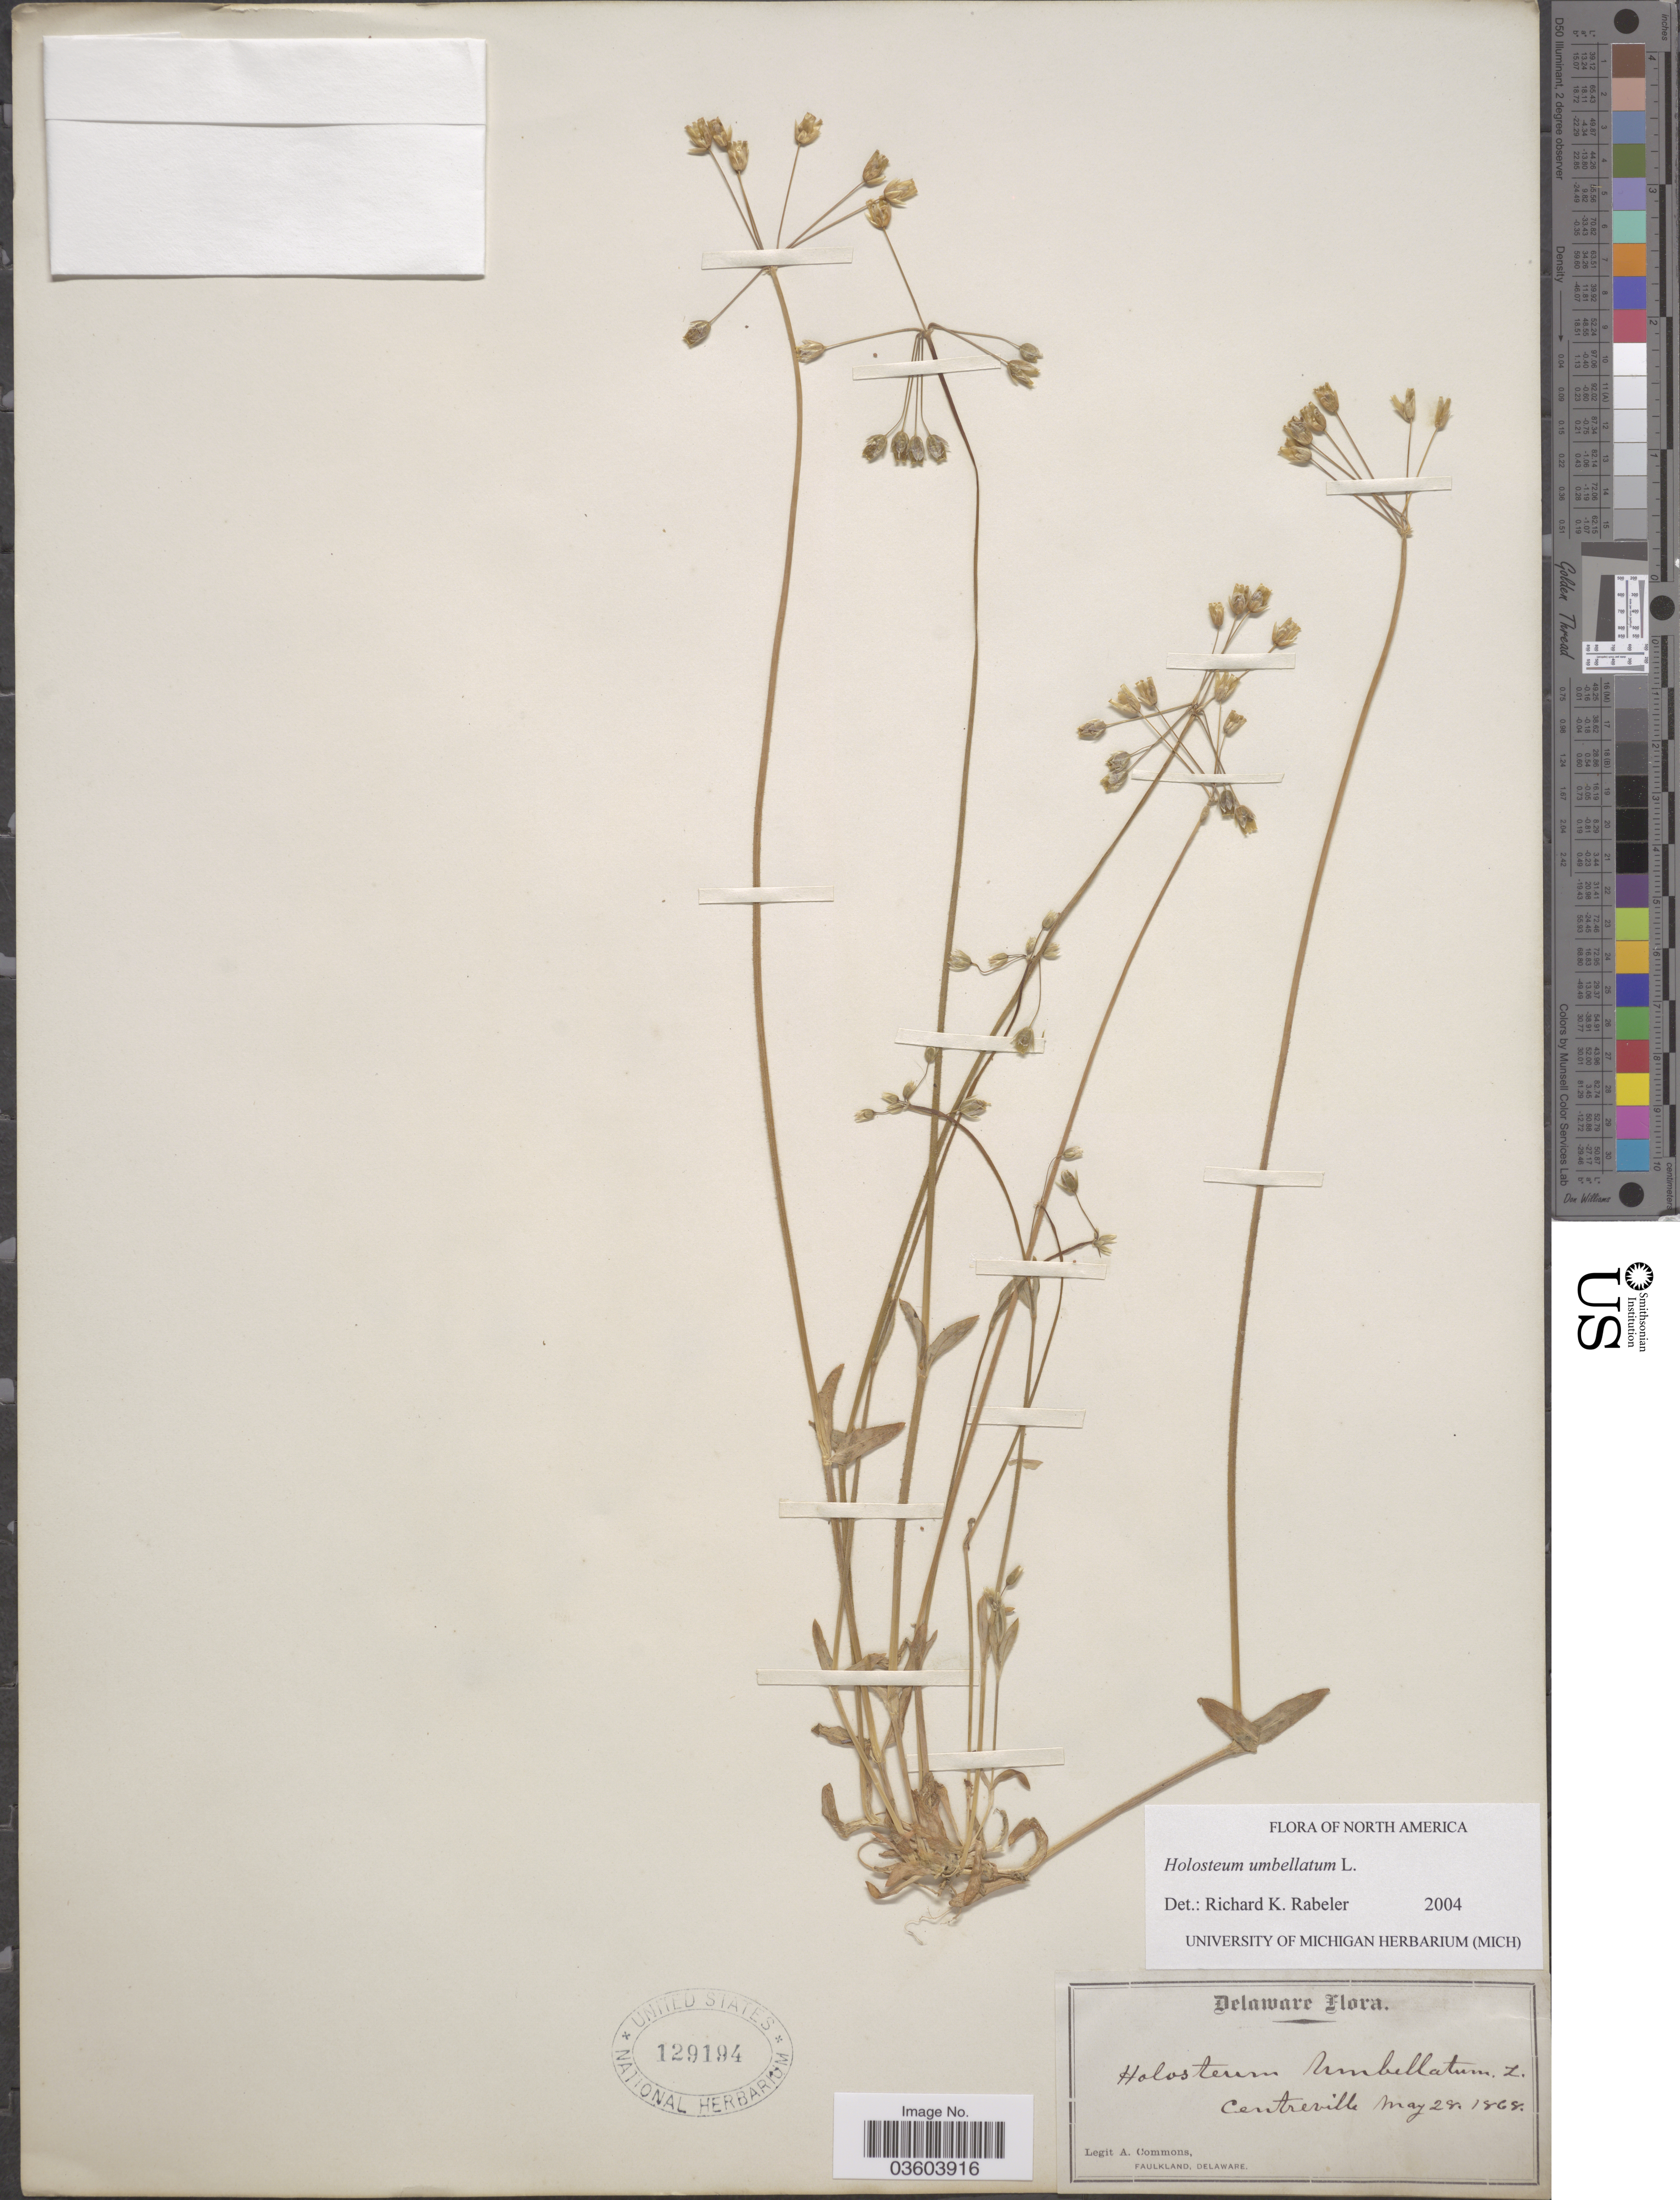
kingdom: Plantae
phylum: Tracheophyta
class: Magnoliopsida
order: Caryophyllales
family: Caryophyllaceae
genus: Holosteum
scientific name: Holosteum umbellatum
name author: L.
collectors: A. Commons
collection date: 1868-05-28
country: United States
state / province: Delaware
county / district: New Castle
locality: Centreville.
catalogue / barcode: US 129194